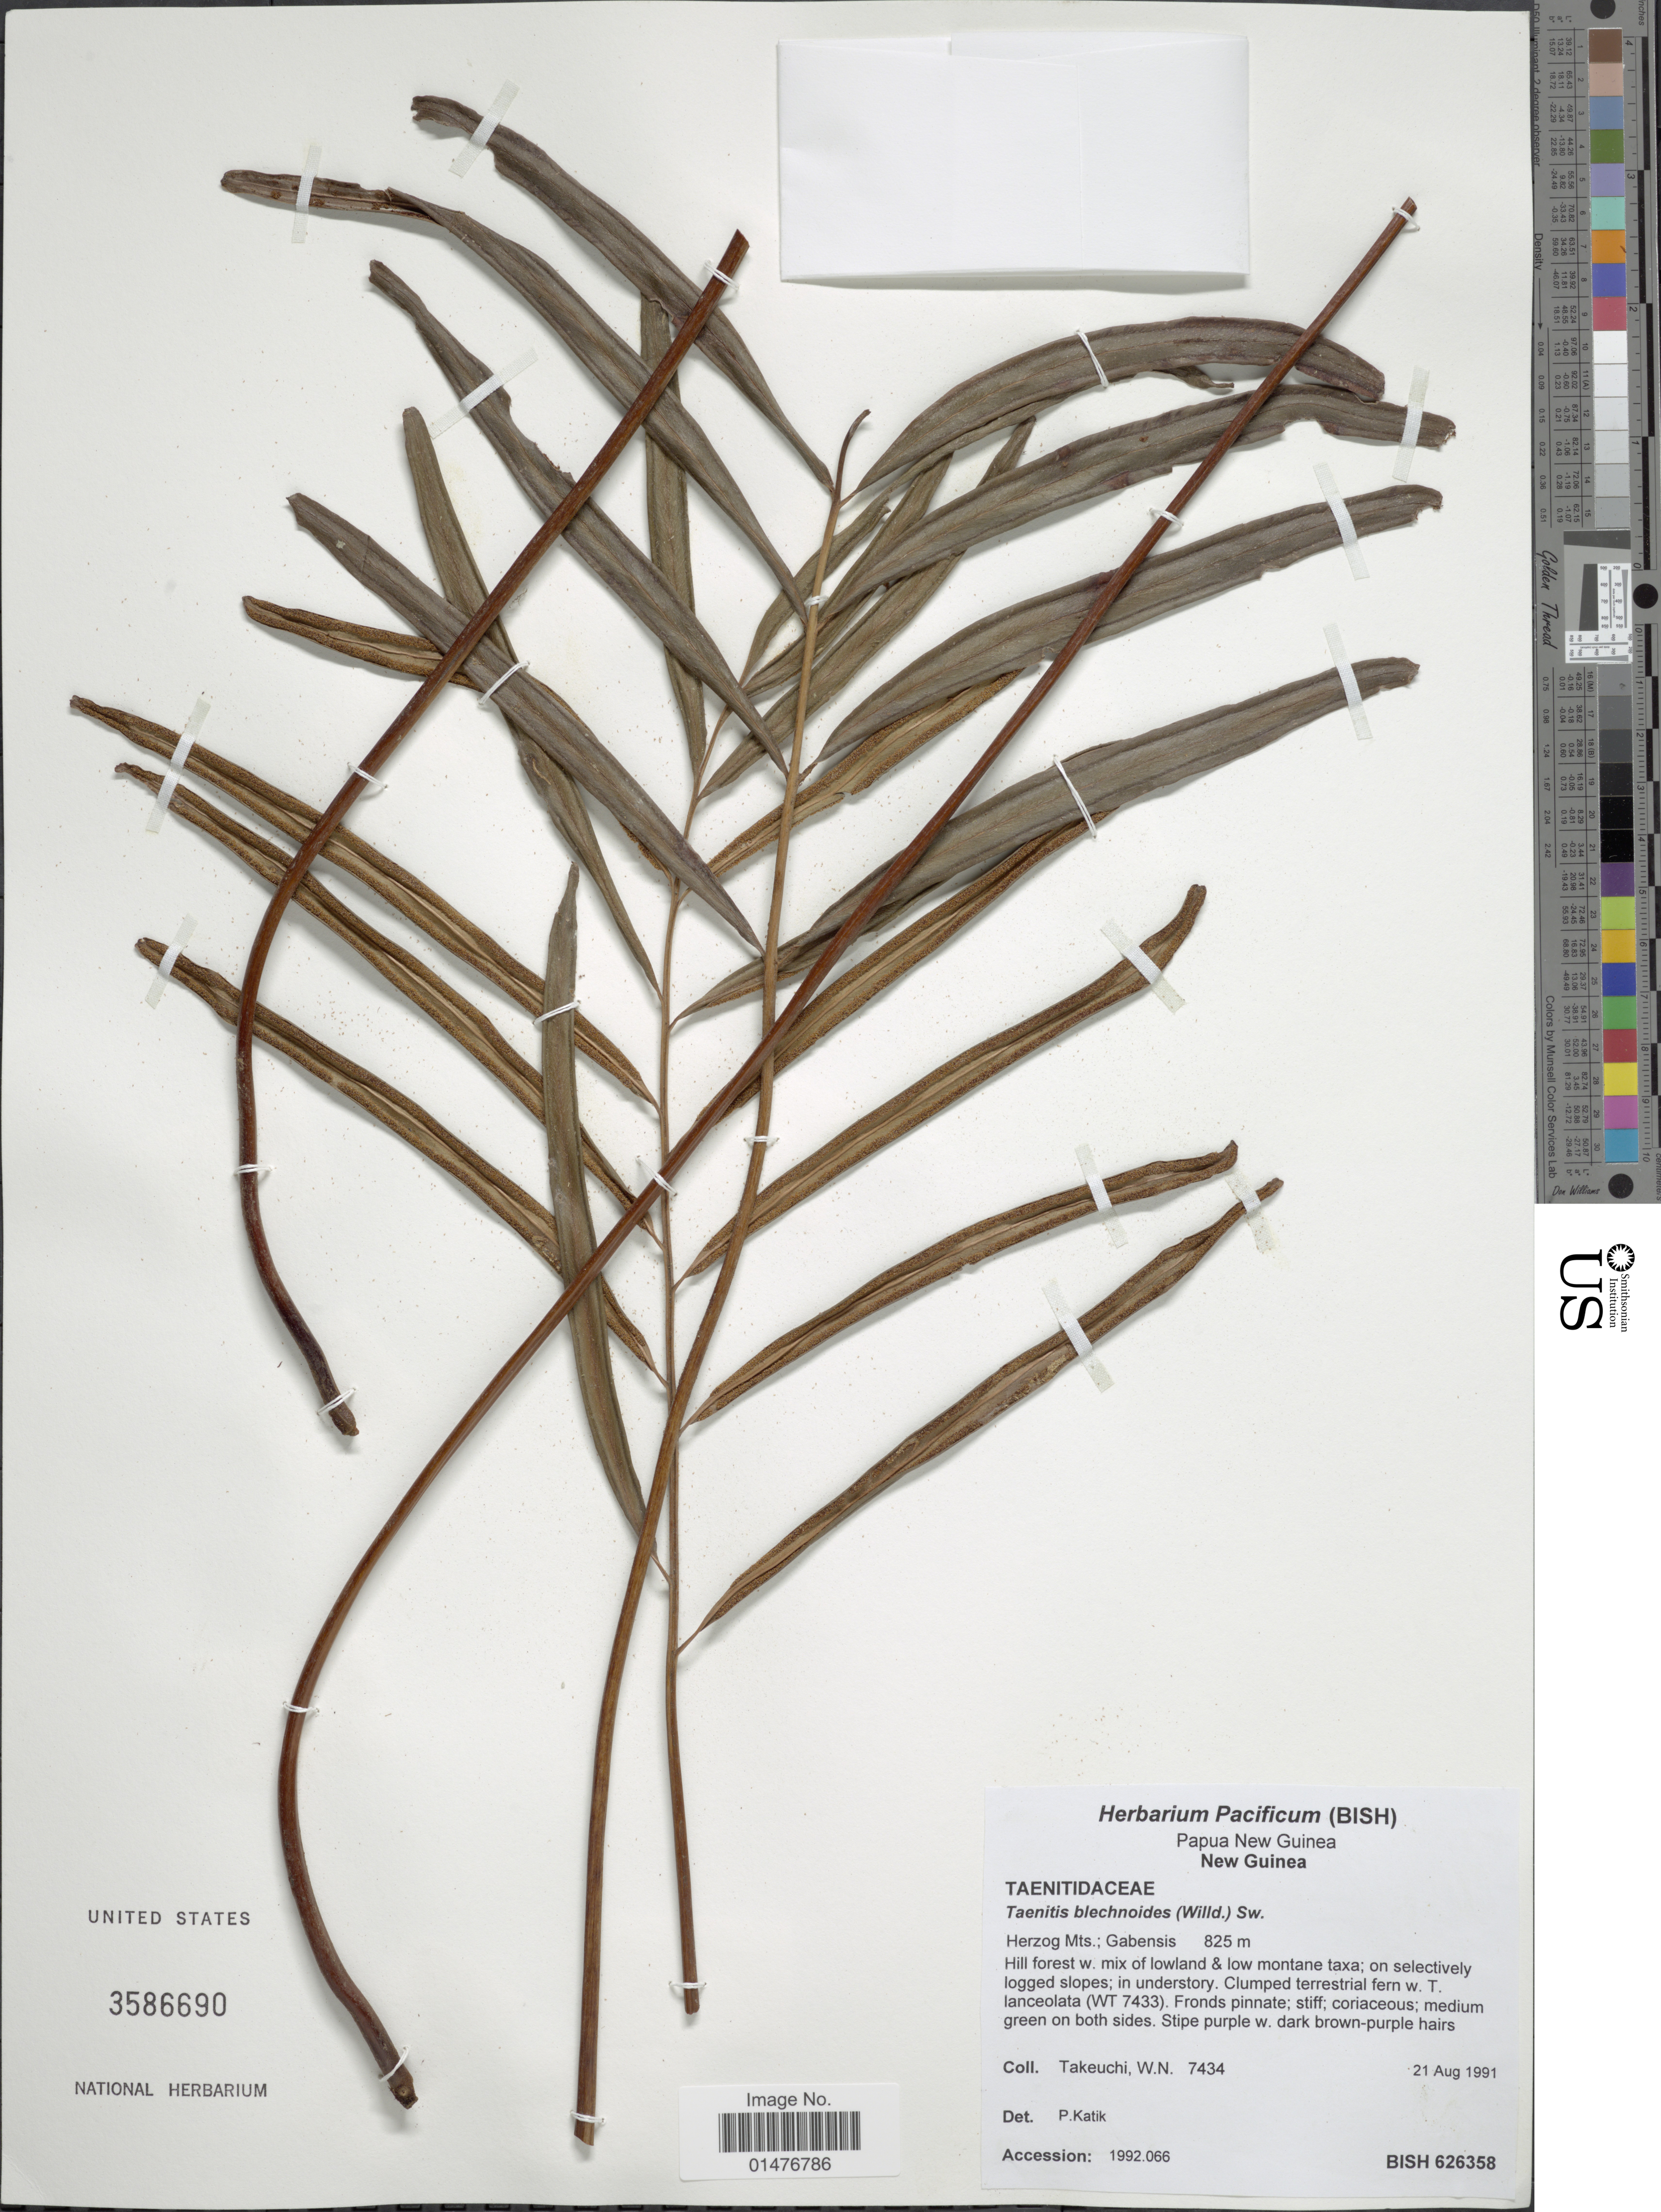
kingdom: Plantae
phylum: Tracheophyta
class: Polypodiopsida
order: Polypodiales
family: Pteridaceae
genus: Taenitis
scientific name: Taenitis blechnoides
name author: (Willd.) Sw.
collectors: W. N. Takeuchi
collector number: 7434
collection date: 1991-08-21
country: Papua New Guinea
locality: Papua New Guinea, New Guinea, Herzog Mts.; Gabensis, Hill forest w. mix of lowland & low montane taxa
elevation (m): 825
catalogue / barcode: US 3586690